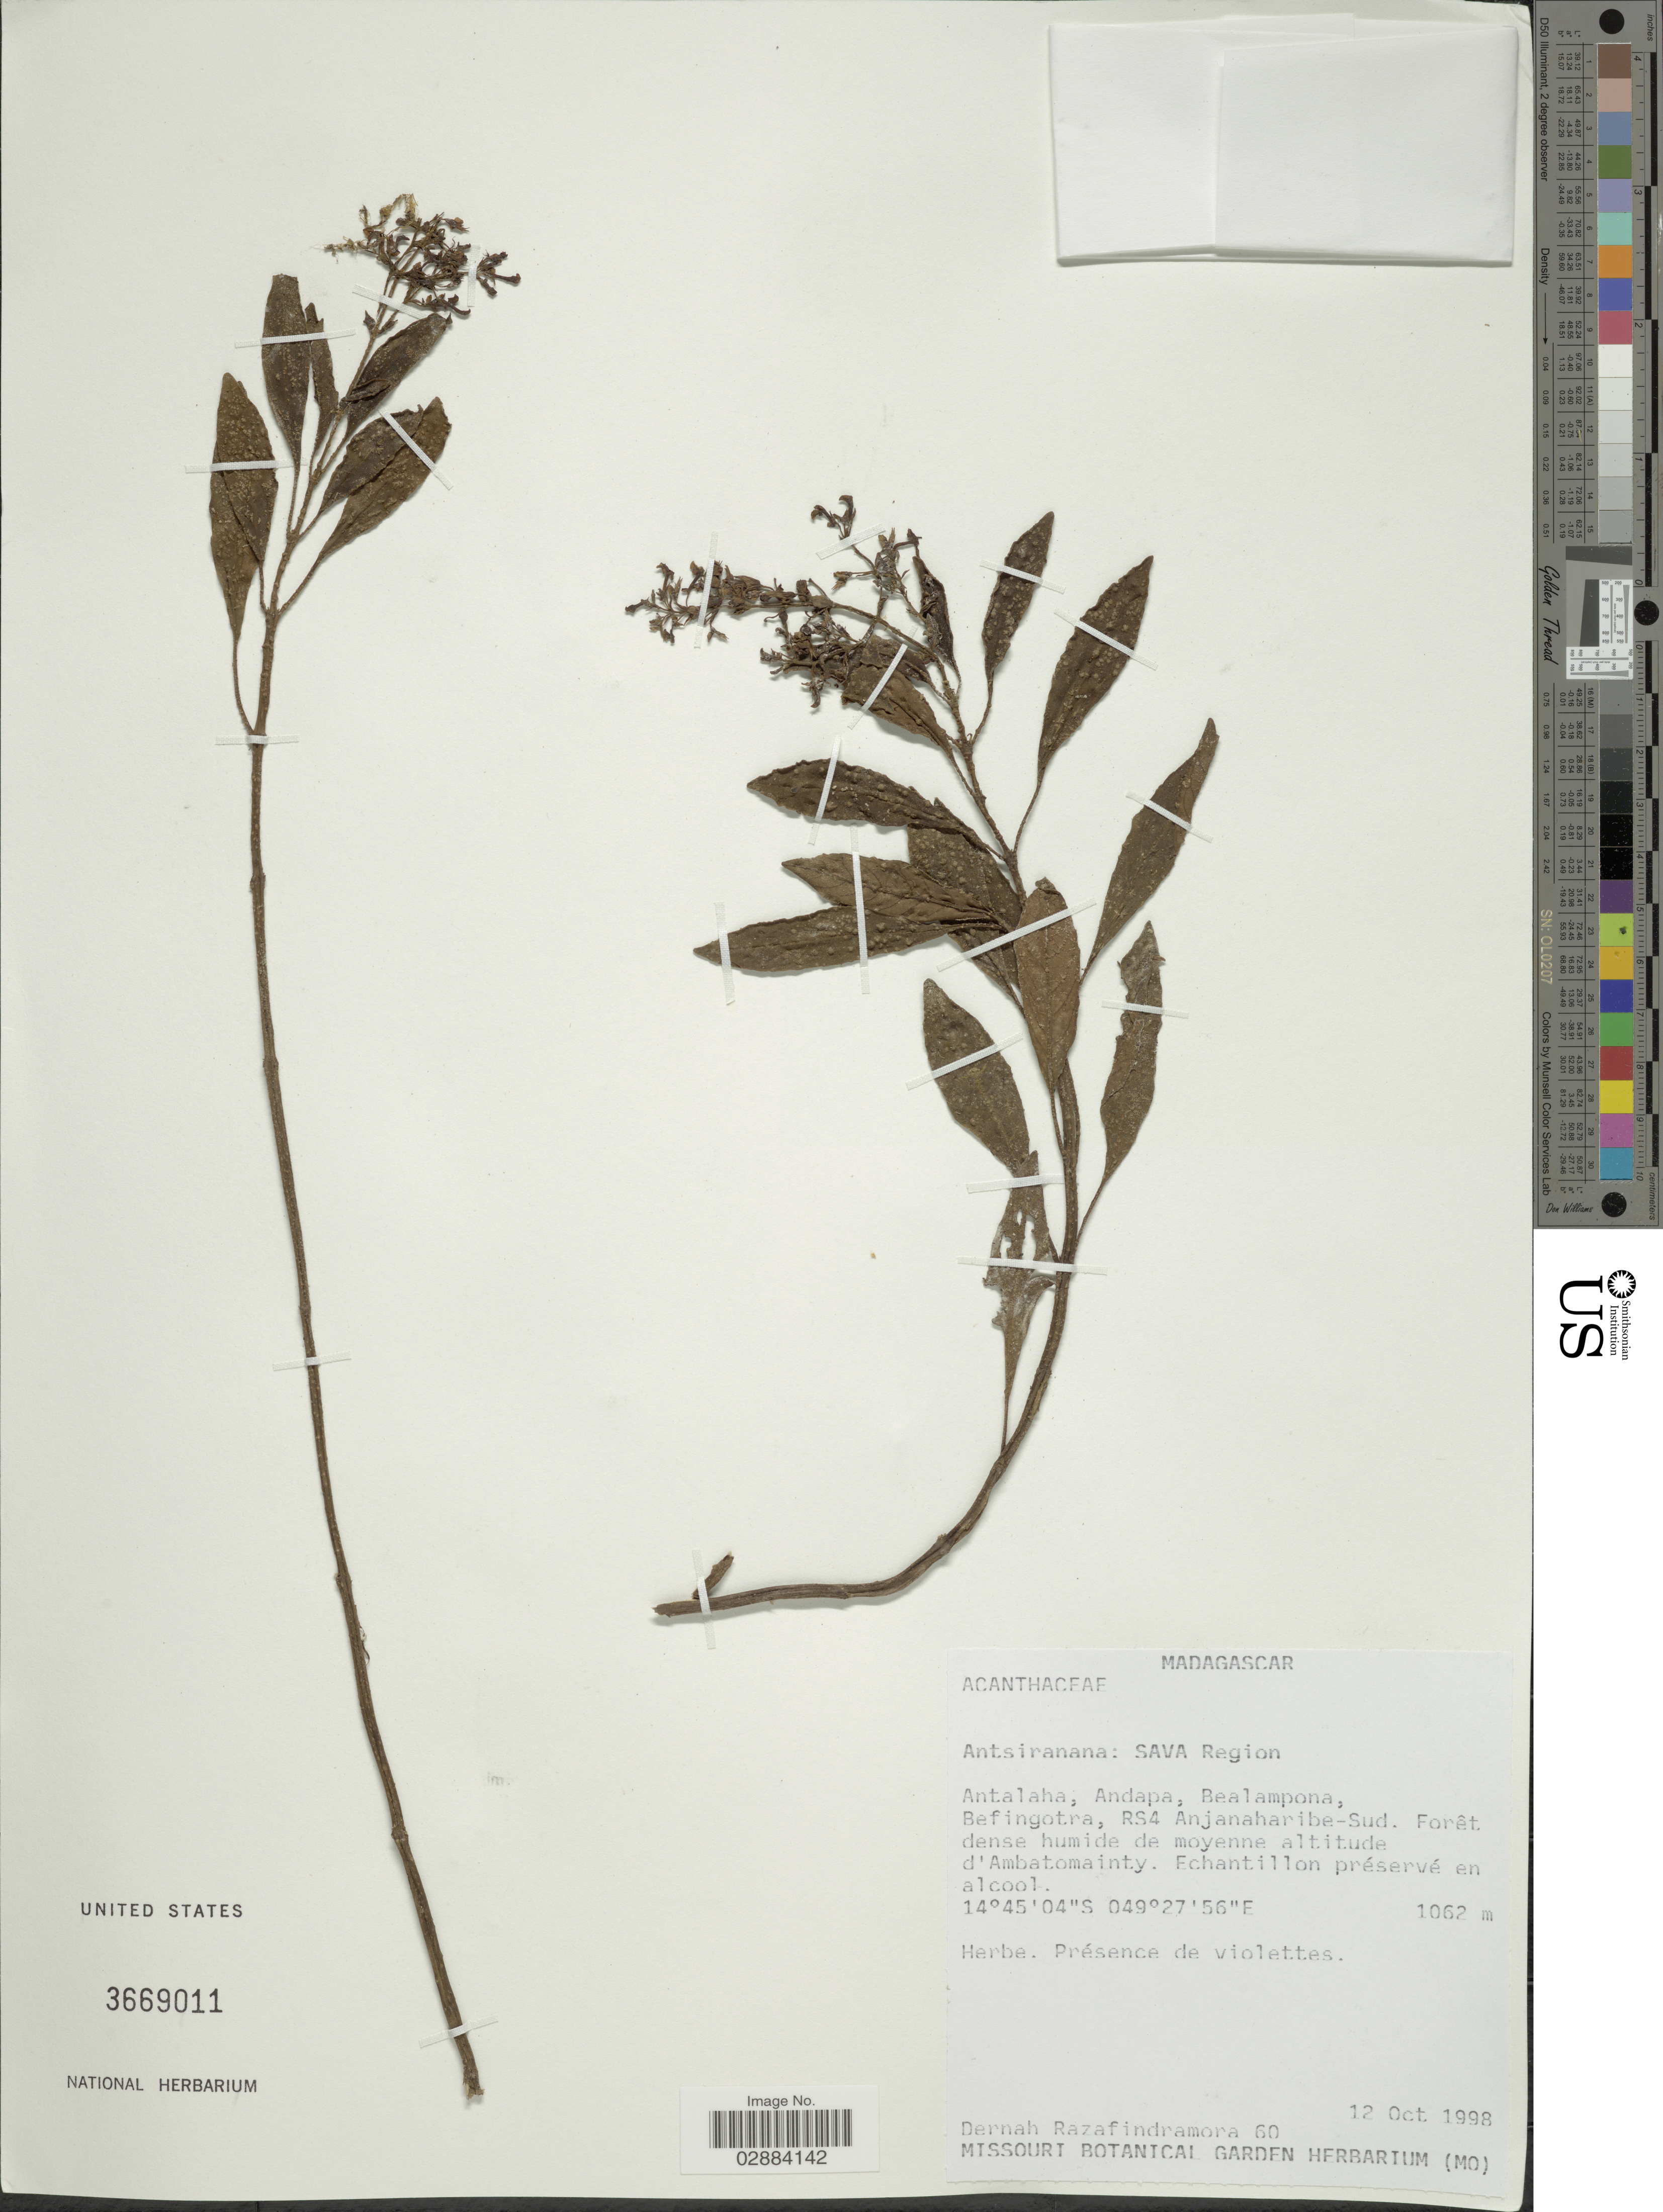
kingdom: Plantae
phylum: Tracheophyta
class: Magnoliopsida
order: Lamiales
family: Acanthaceae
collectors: D. Razafindramora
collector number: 60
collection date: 1998-10-12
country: Madagascar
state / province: Sava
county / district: Andapa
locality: Sava Region. Antalaha, Andapa, Bealampona, Befingotra, RS4 Anjanaharibe-Sud. Forêt dense humide de moyenne altitude d'Ambotamainty.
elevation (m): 1062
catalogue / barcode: US 3669011